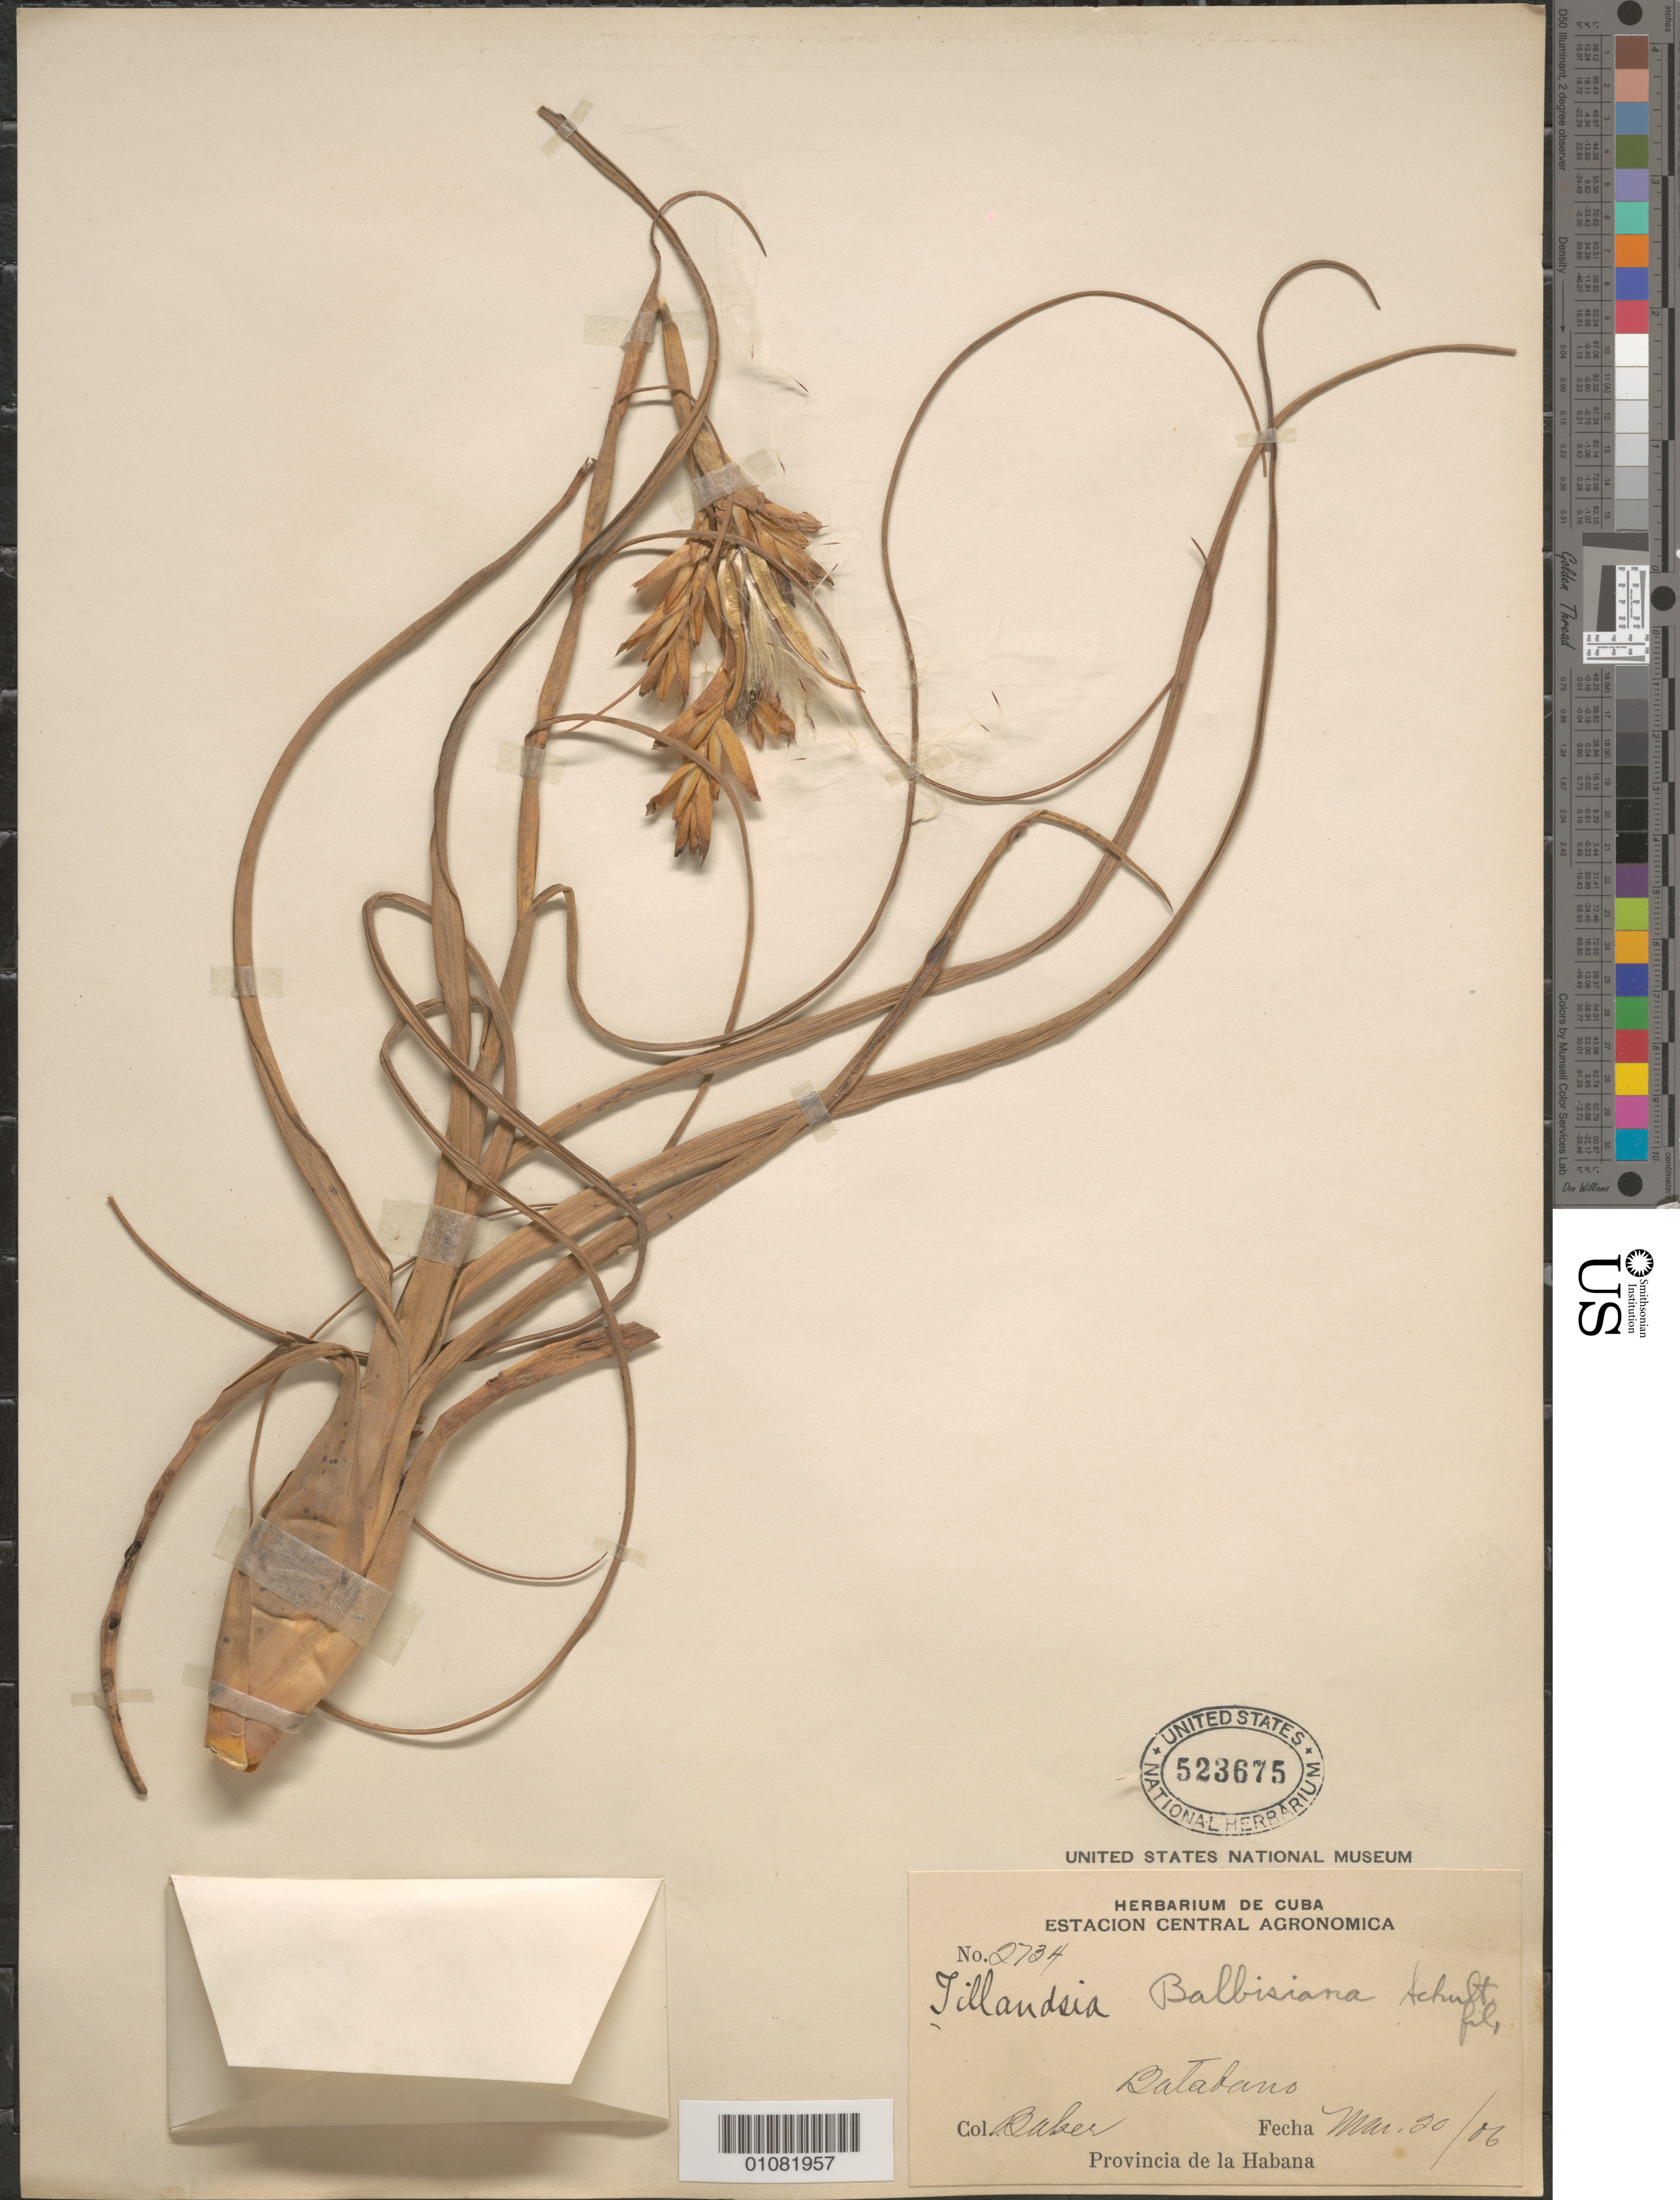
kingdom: Plantae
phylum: Tracheophyta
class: Liliopsida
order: Poales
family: Bromeliaceae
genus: Tillandsia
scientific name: Tillandsia balbisiana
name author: Schult. f.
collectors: C. F. Baker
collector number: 2734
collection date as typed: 20 Mar 1906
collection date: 1906-03-20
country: Cuba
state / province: La Habana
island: Cuba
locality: Batabanó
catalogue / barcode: US 523675